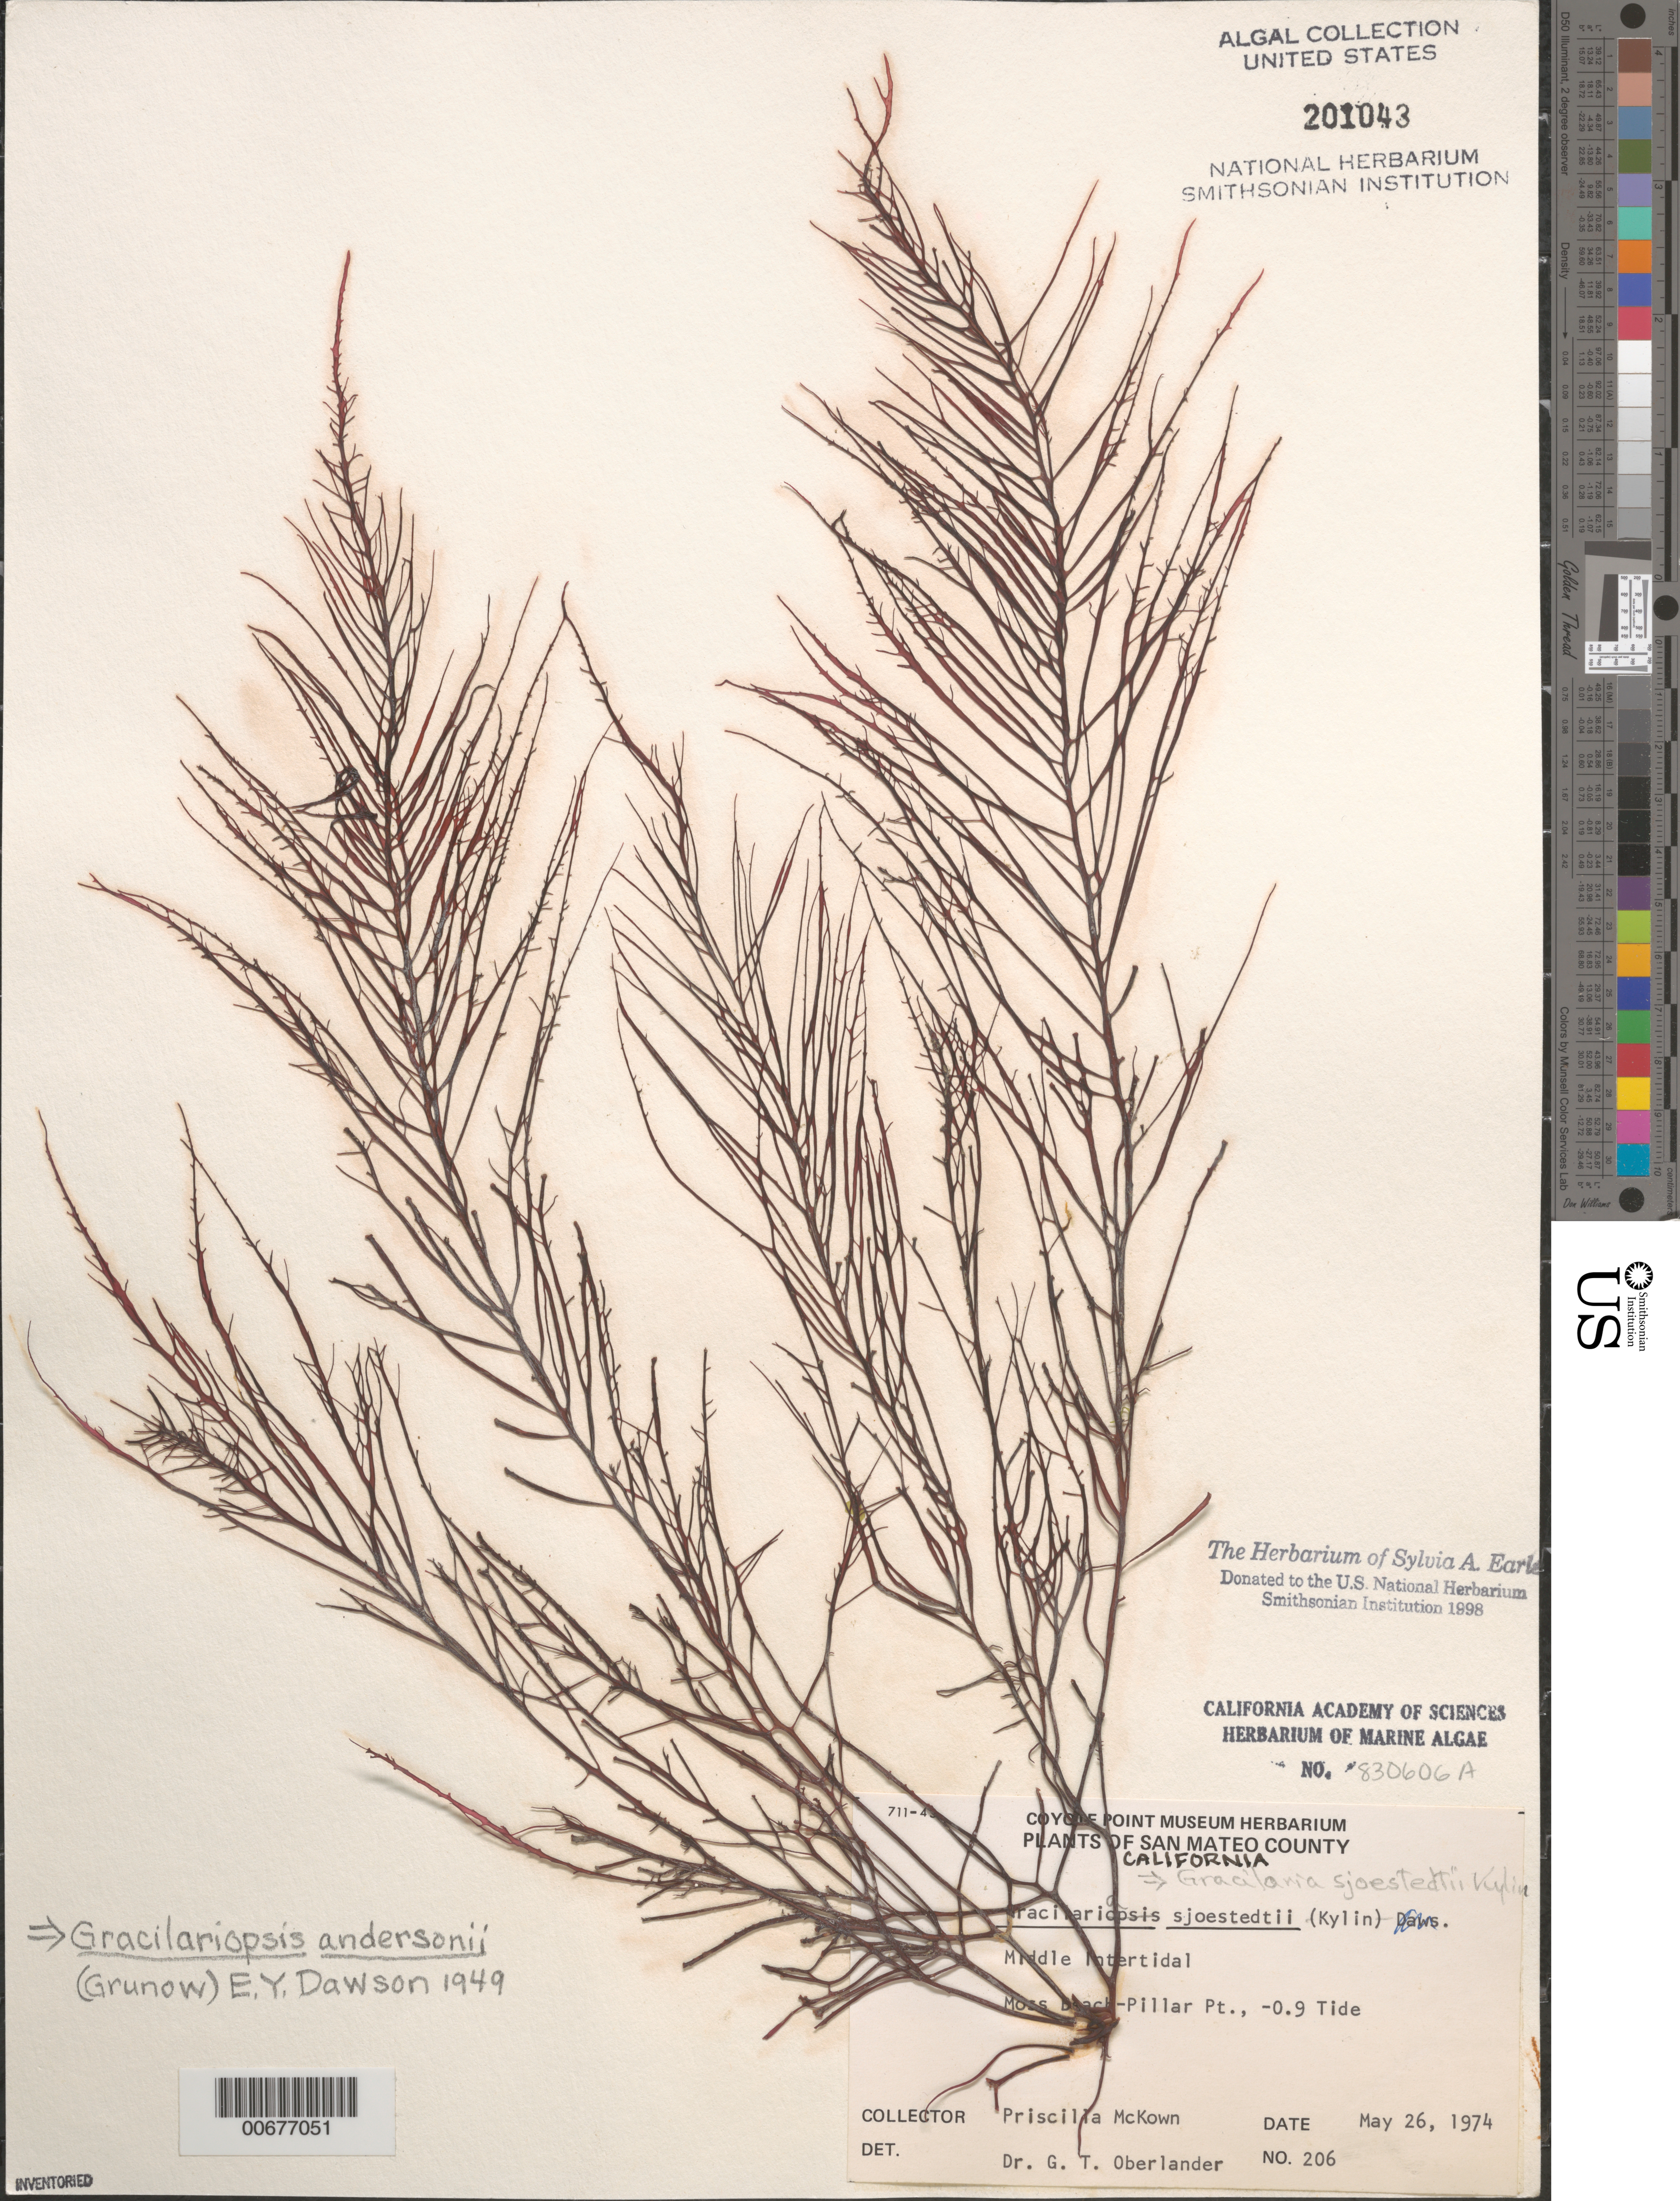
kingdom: Plantae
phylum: Rhodophyta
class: Florideophyceae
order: Gracilariales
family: Gracilariaceae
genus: Gracilariopsis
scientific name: Gracilariopsis andersonii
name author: (Grunow) E.Y. Dawson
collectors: P. McKown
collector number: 206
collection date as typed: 26 May 1974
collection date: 1974-05-26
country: United States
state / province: California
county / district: San Mateo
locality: Moss Beach, Pillar Point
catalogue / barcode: US 201043